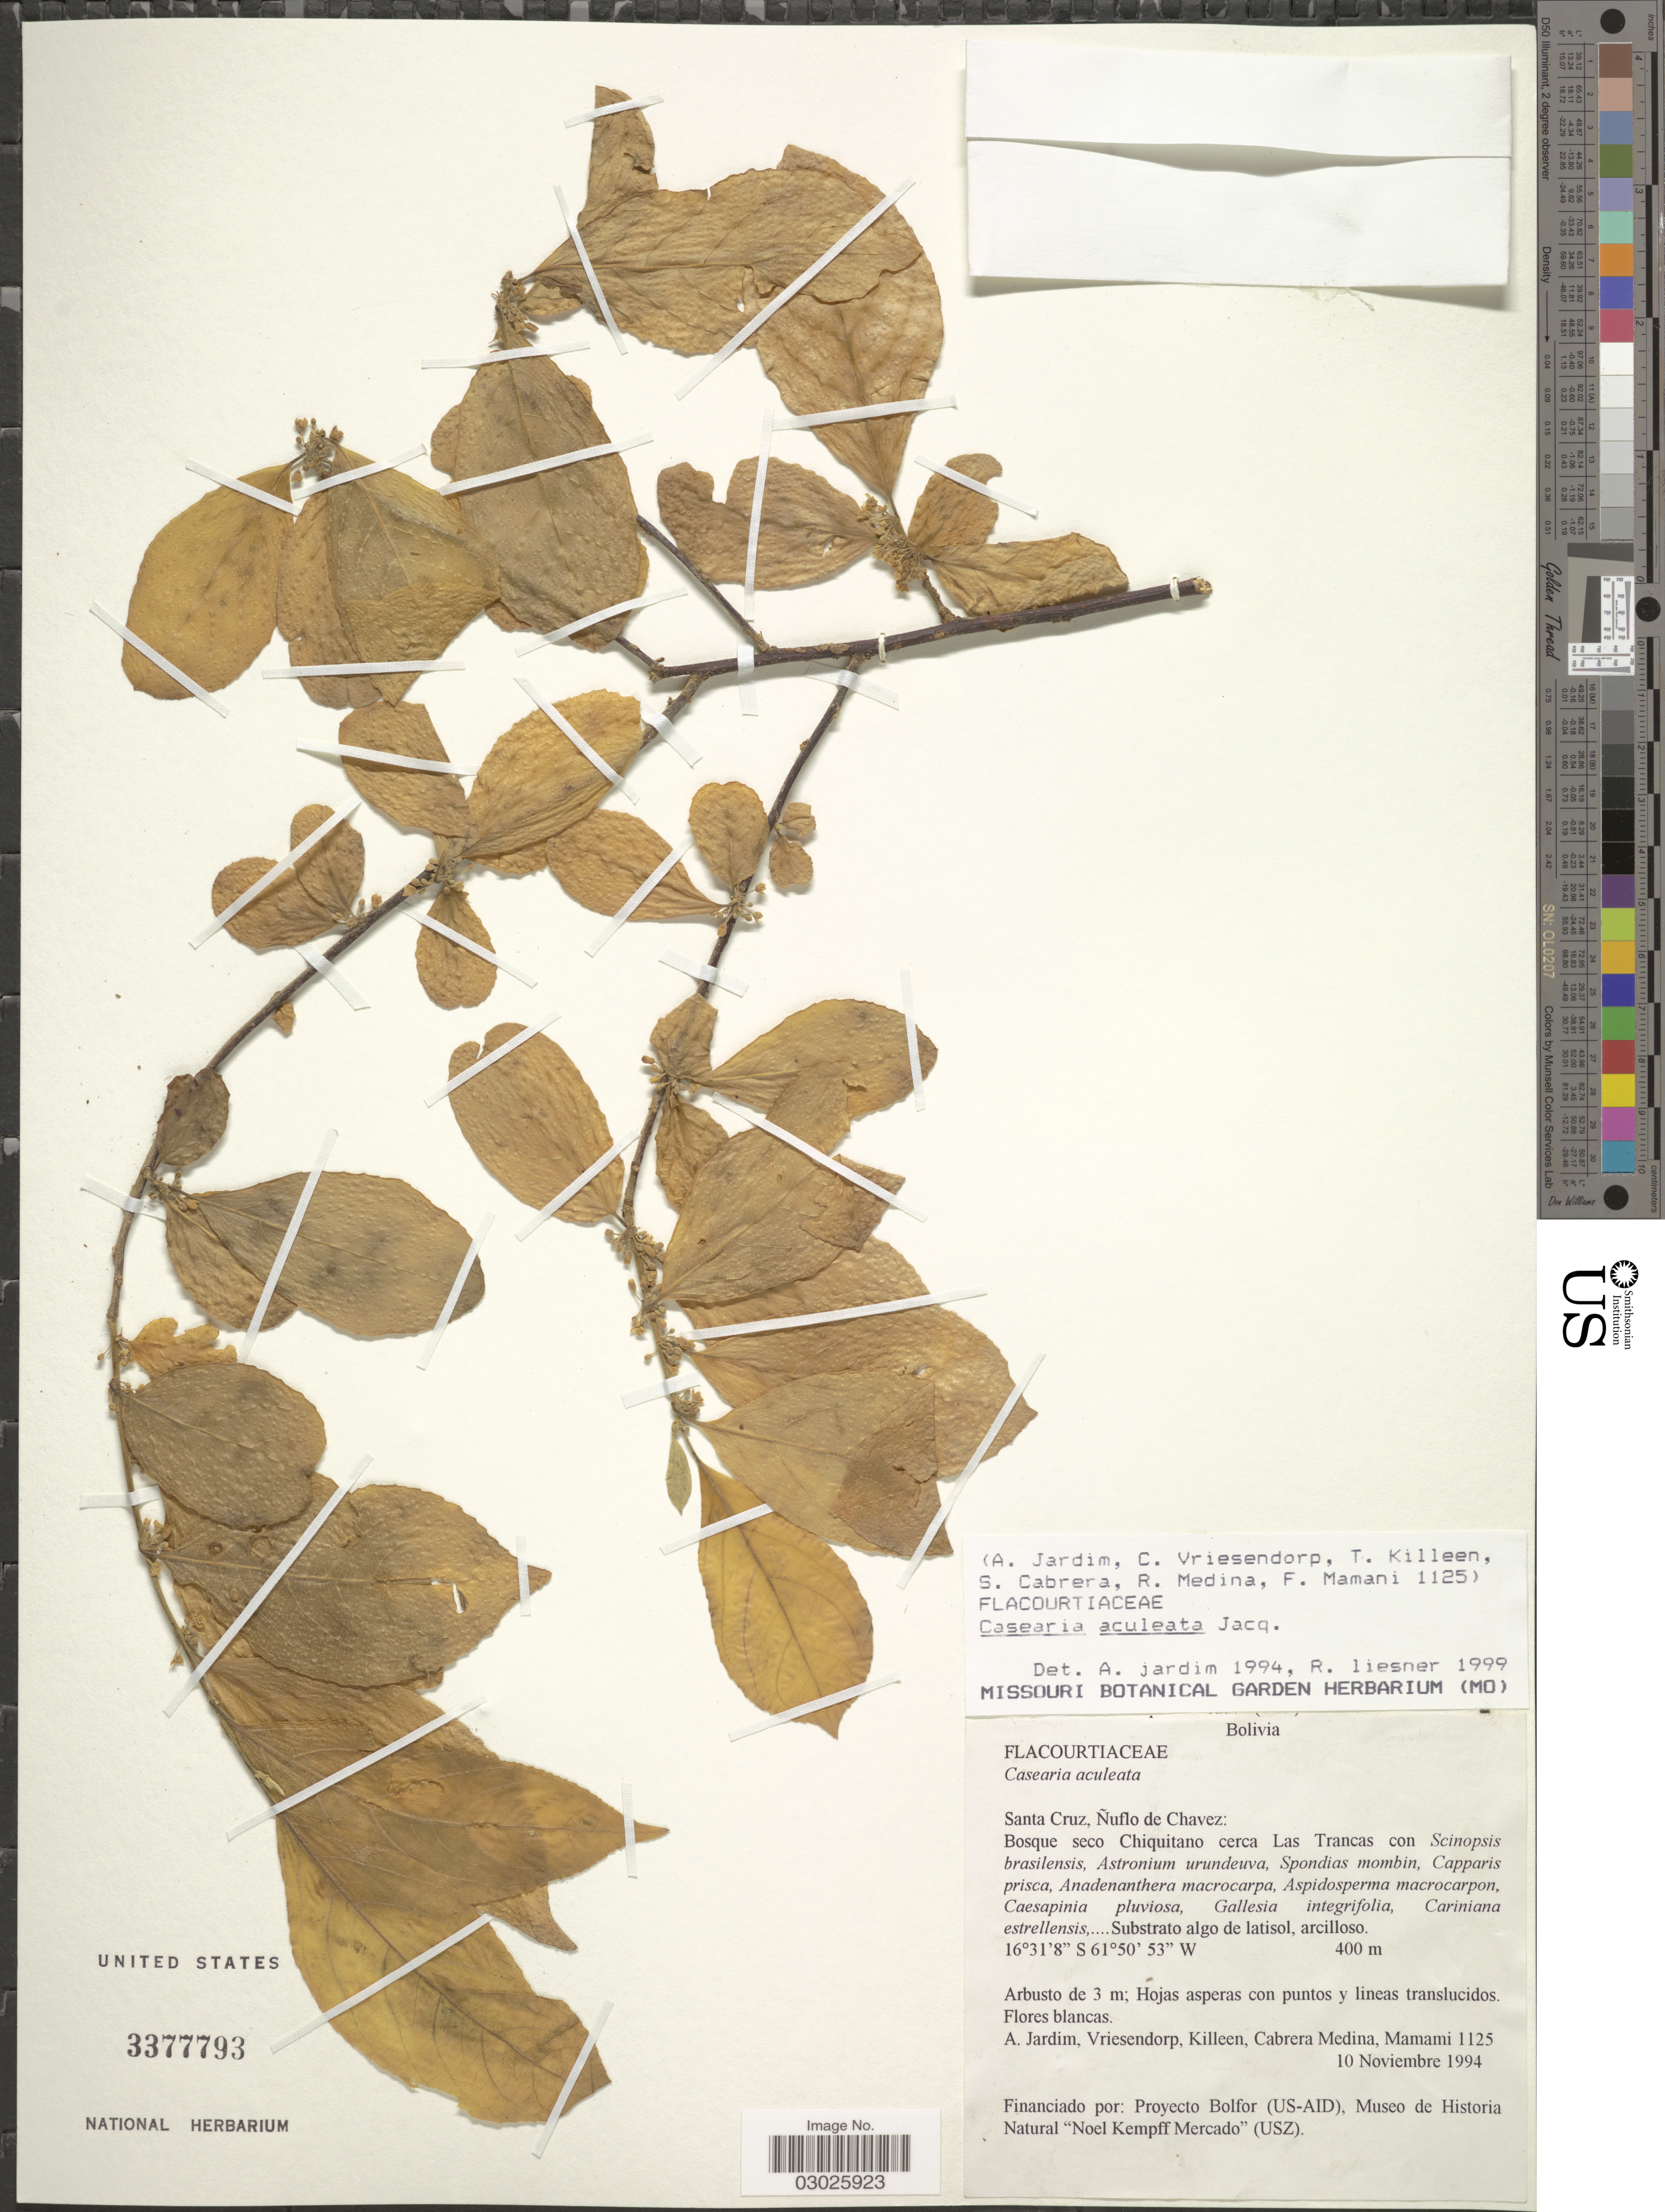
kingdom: Plantae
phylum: Tracheophyta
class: Magnoliopsida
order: Malpighiales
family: Salicaceae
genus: Casearia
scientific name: Casearia aculeata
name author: Jacq.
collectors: A. Jardim, Vriesendorp, Killeen, --, C. Medina & Mamami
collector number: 1125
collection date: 1994-11-10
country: Bolivia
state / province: Santa Cruz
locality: Ñuflo de Chavez: Bosque seco Chiquitano cerca Las Trancas.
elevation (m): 400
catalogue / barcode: US 3377793